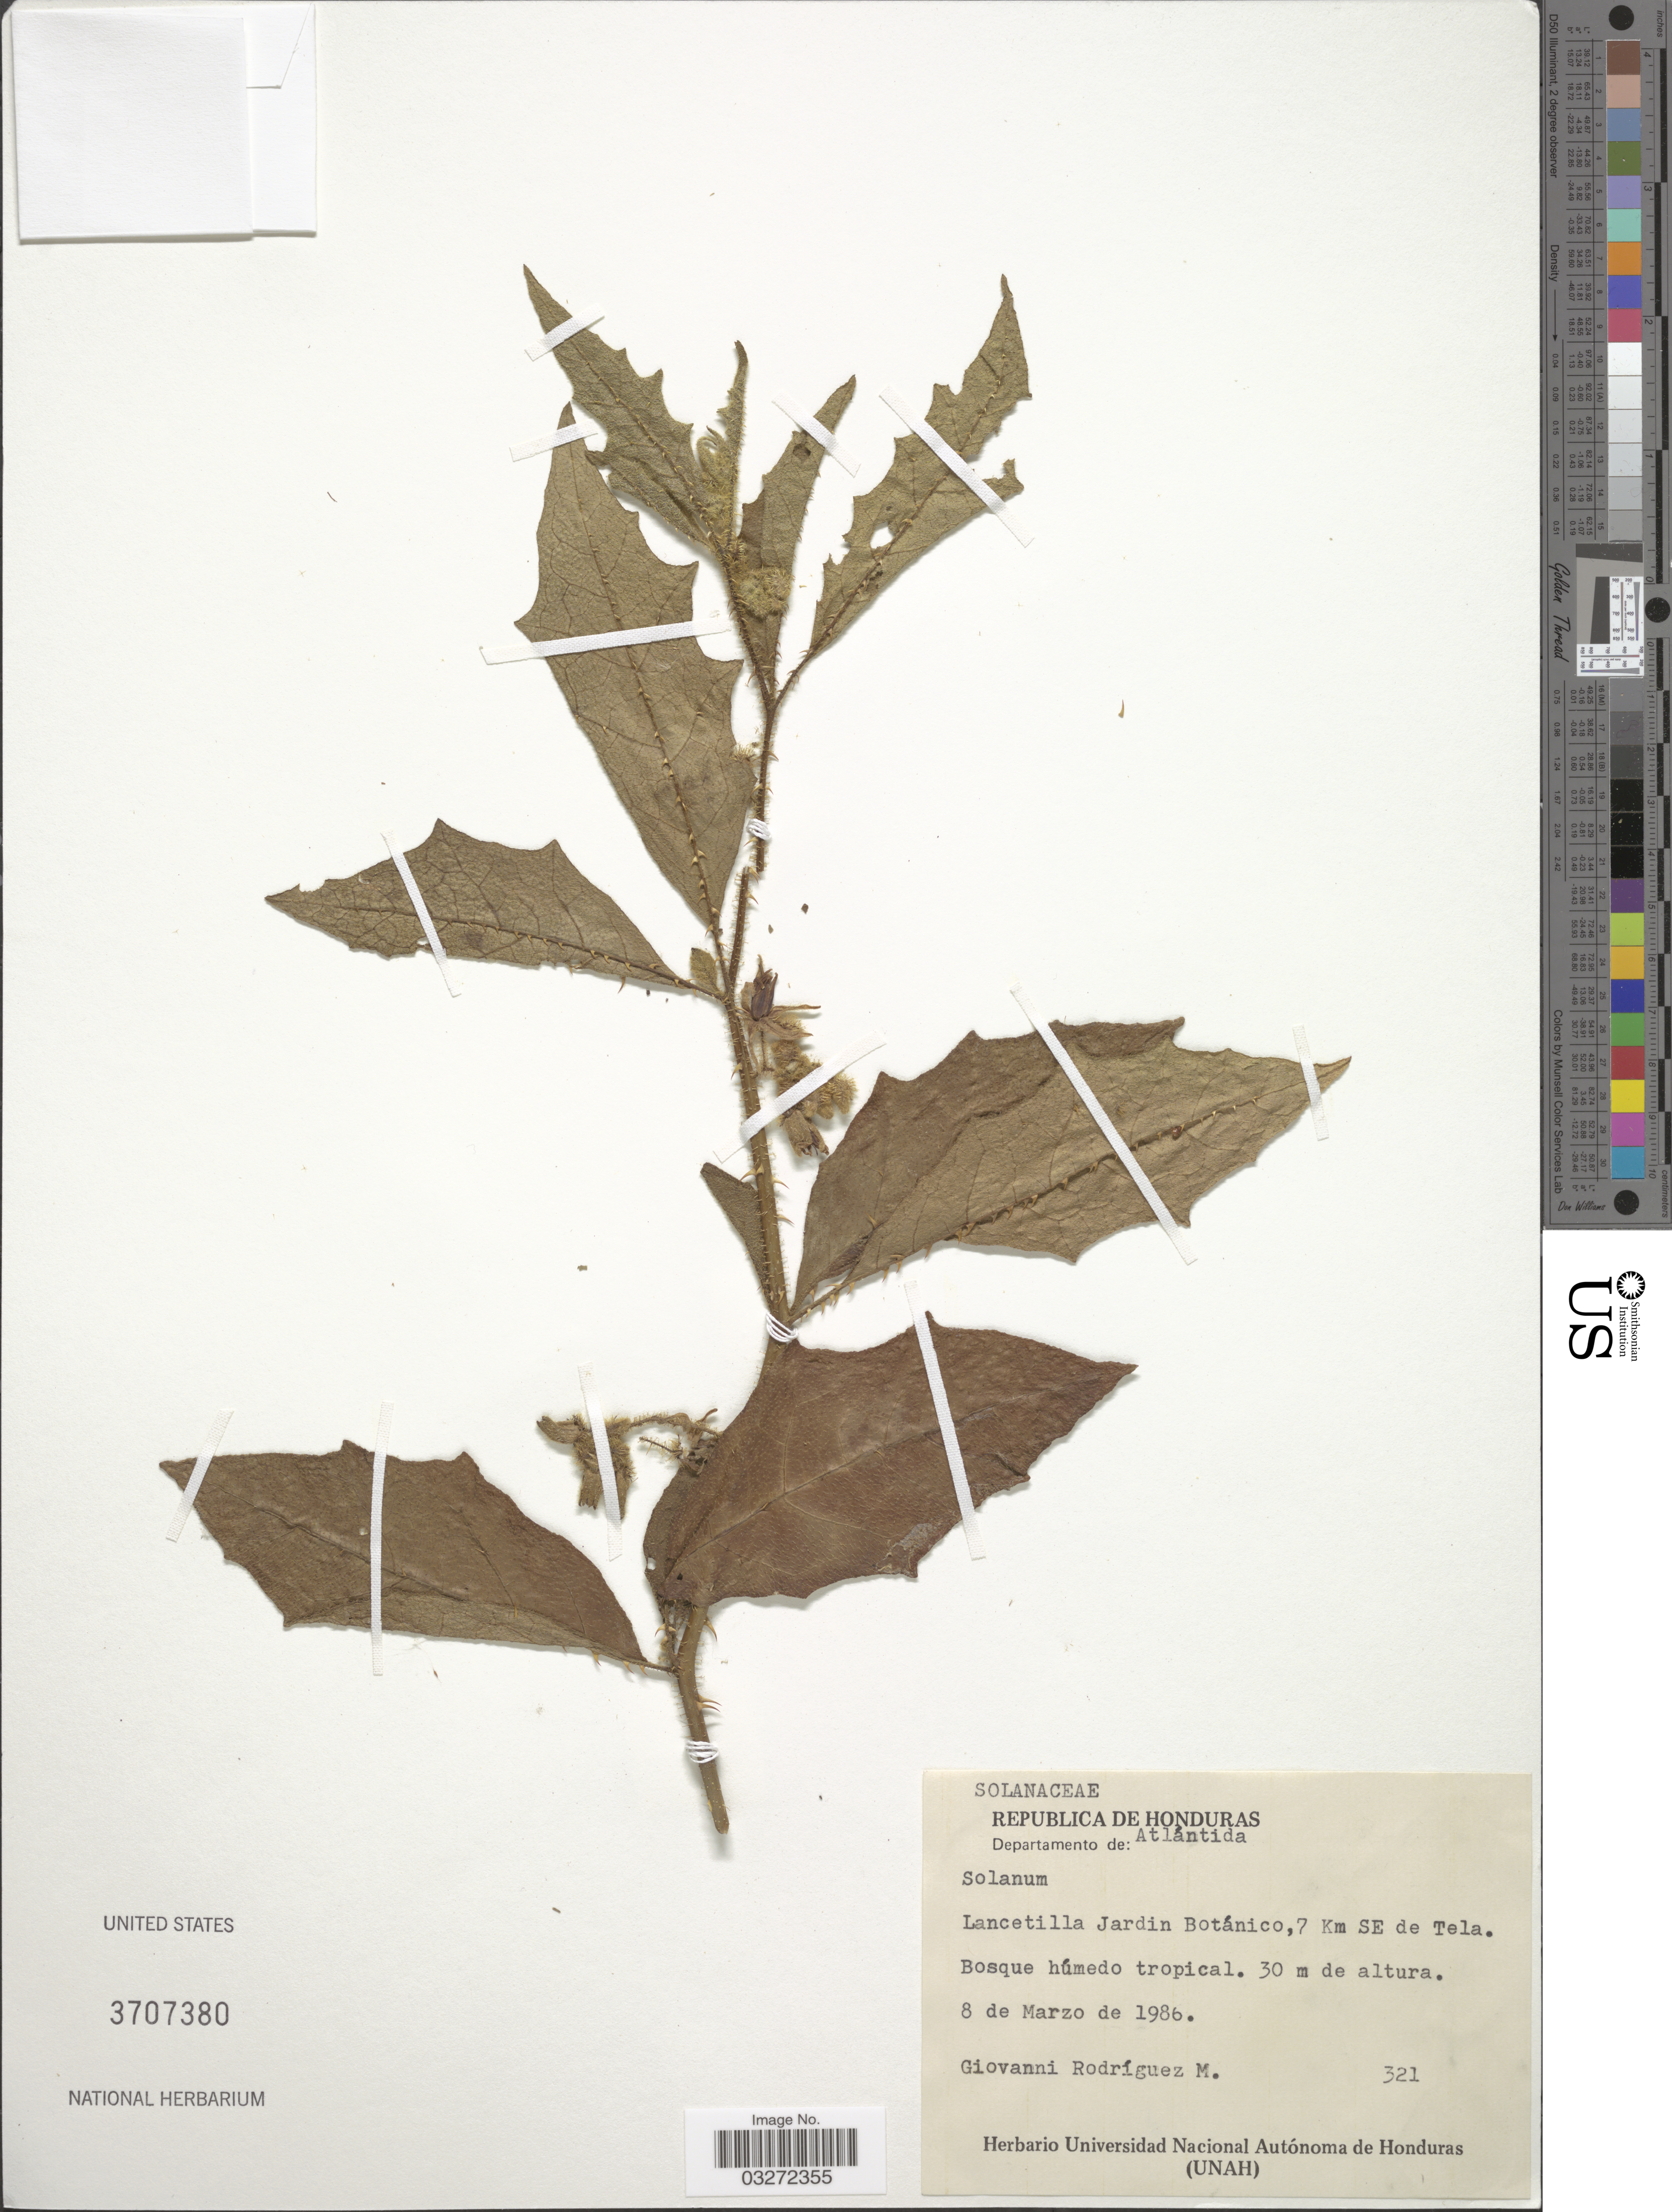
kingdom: Plantae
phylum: Tracheophyta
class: Magnoliopsida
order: Solanales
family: Solanaceae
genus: Solanum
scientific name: Solanum sp.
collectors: G. Rodríguez M.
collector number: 321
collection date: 1986-03-08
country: Honduras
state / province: Atlántida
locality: Departamento de: Atlántida, Lancetilla Jardin Botánico, 7 Km SE de Tela.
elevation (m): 30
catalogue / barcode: US 3707380